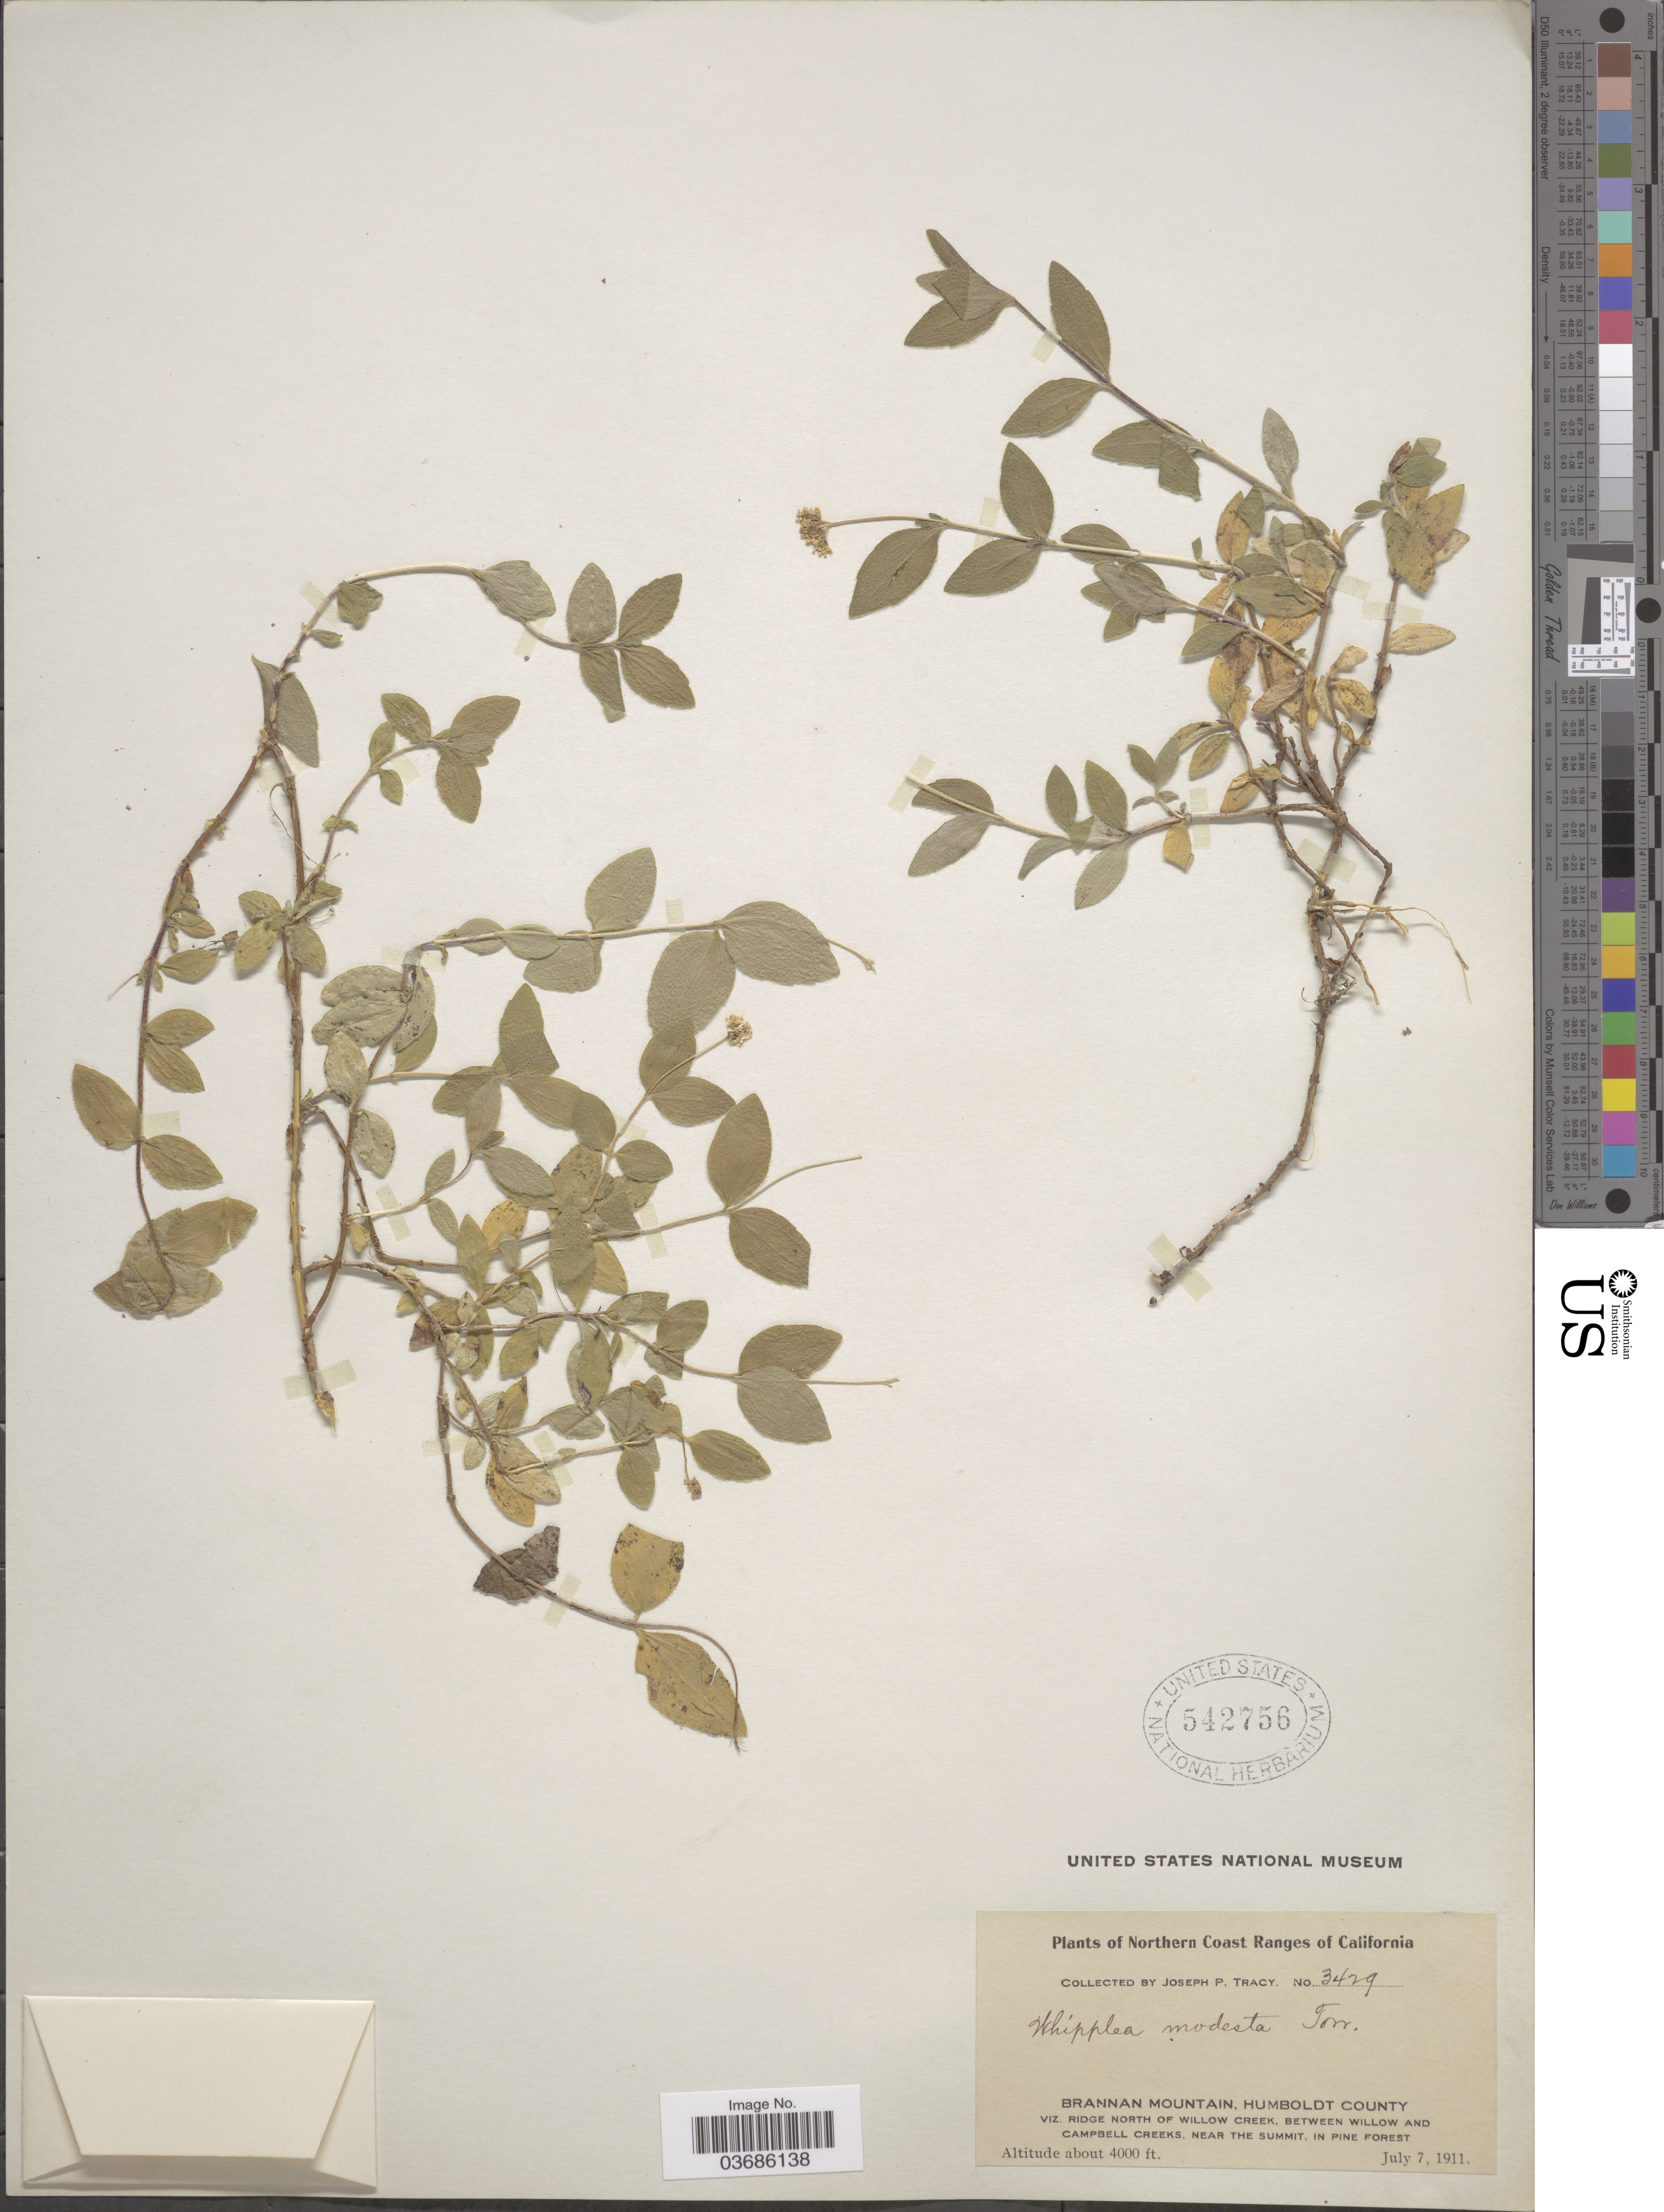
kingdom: Plantae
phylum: Tracheophyta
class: Magnoliopsida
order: Cornales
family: Hydrangeaceae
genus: Whipplea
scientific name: Whipplea modesta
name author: Torr.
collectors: J. Tracy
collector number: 3429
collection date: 1911-07-07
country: United States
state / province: California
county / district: Humboldt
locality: Northern Coast Ranges of California. Brannan Mountain, Humboldt County. Viz. Ridge north of Willow Creek, between Willow and Campbell Creeks, near the summit, in pine forest.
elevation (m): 1219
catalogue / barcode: US 542756